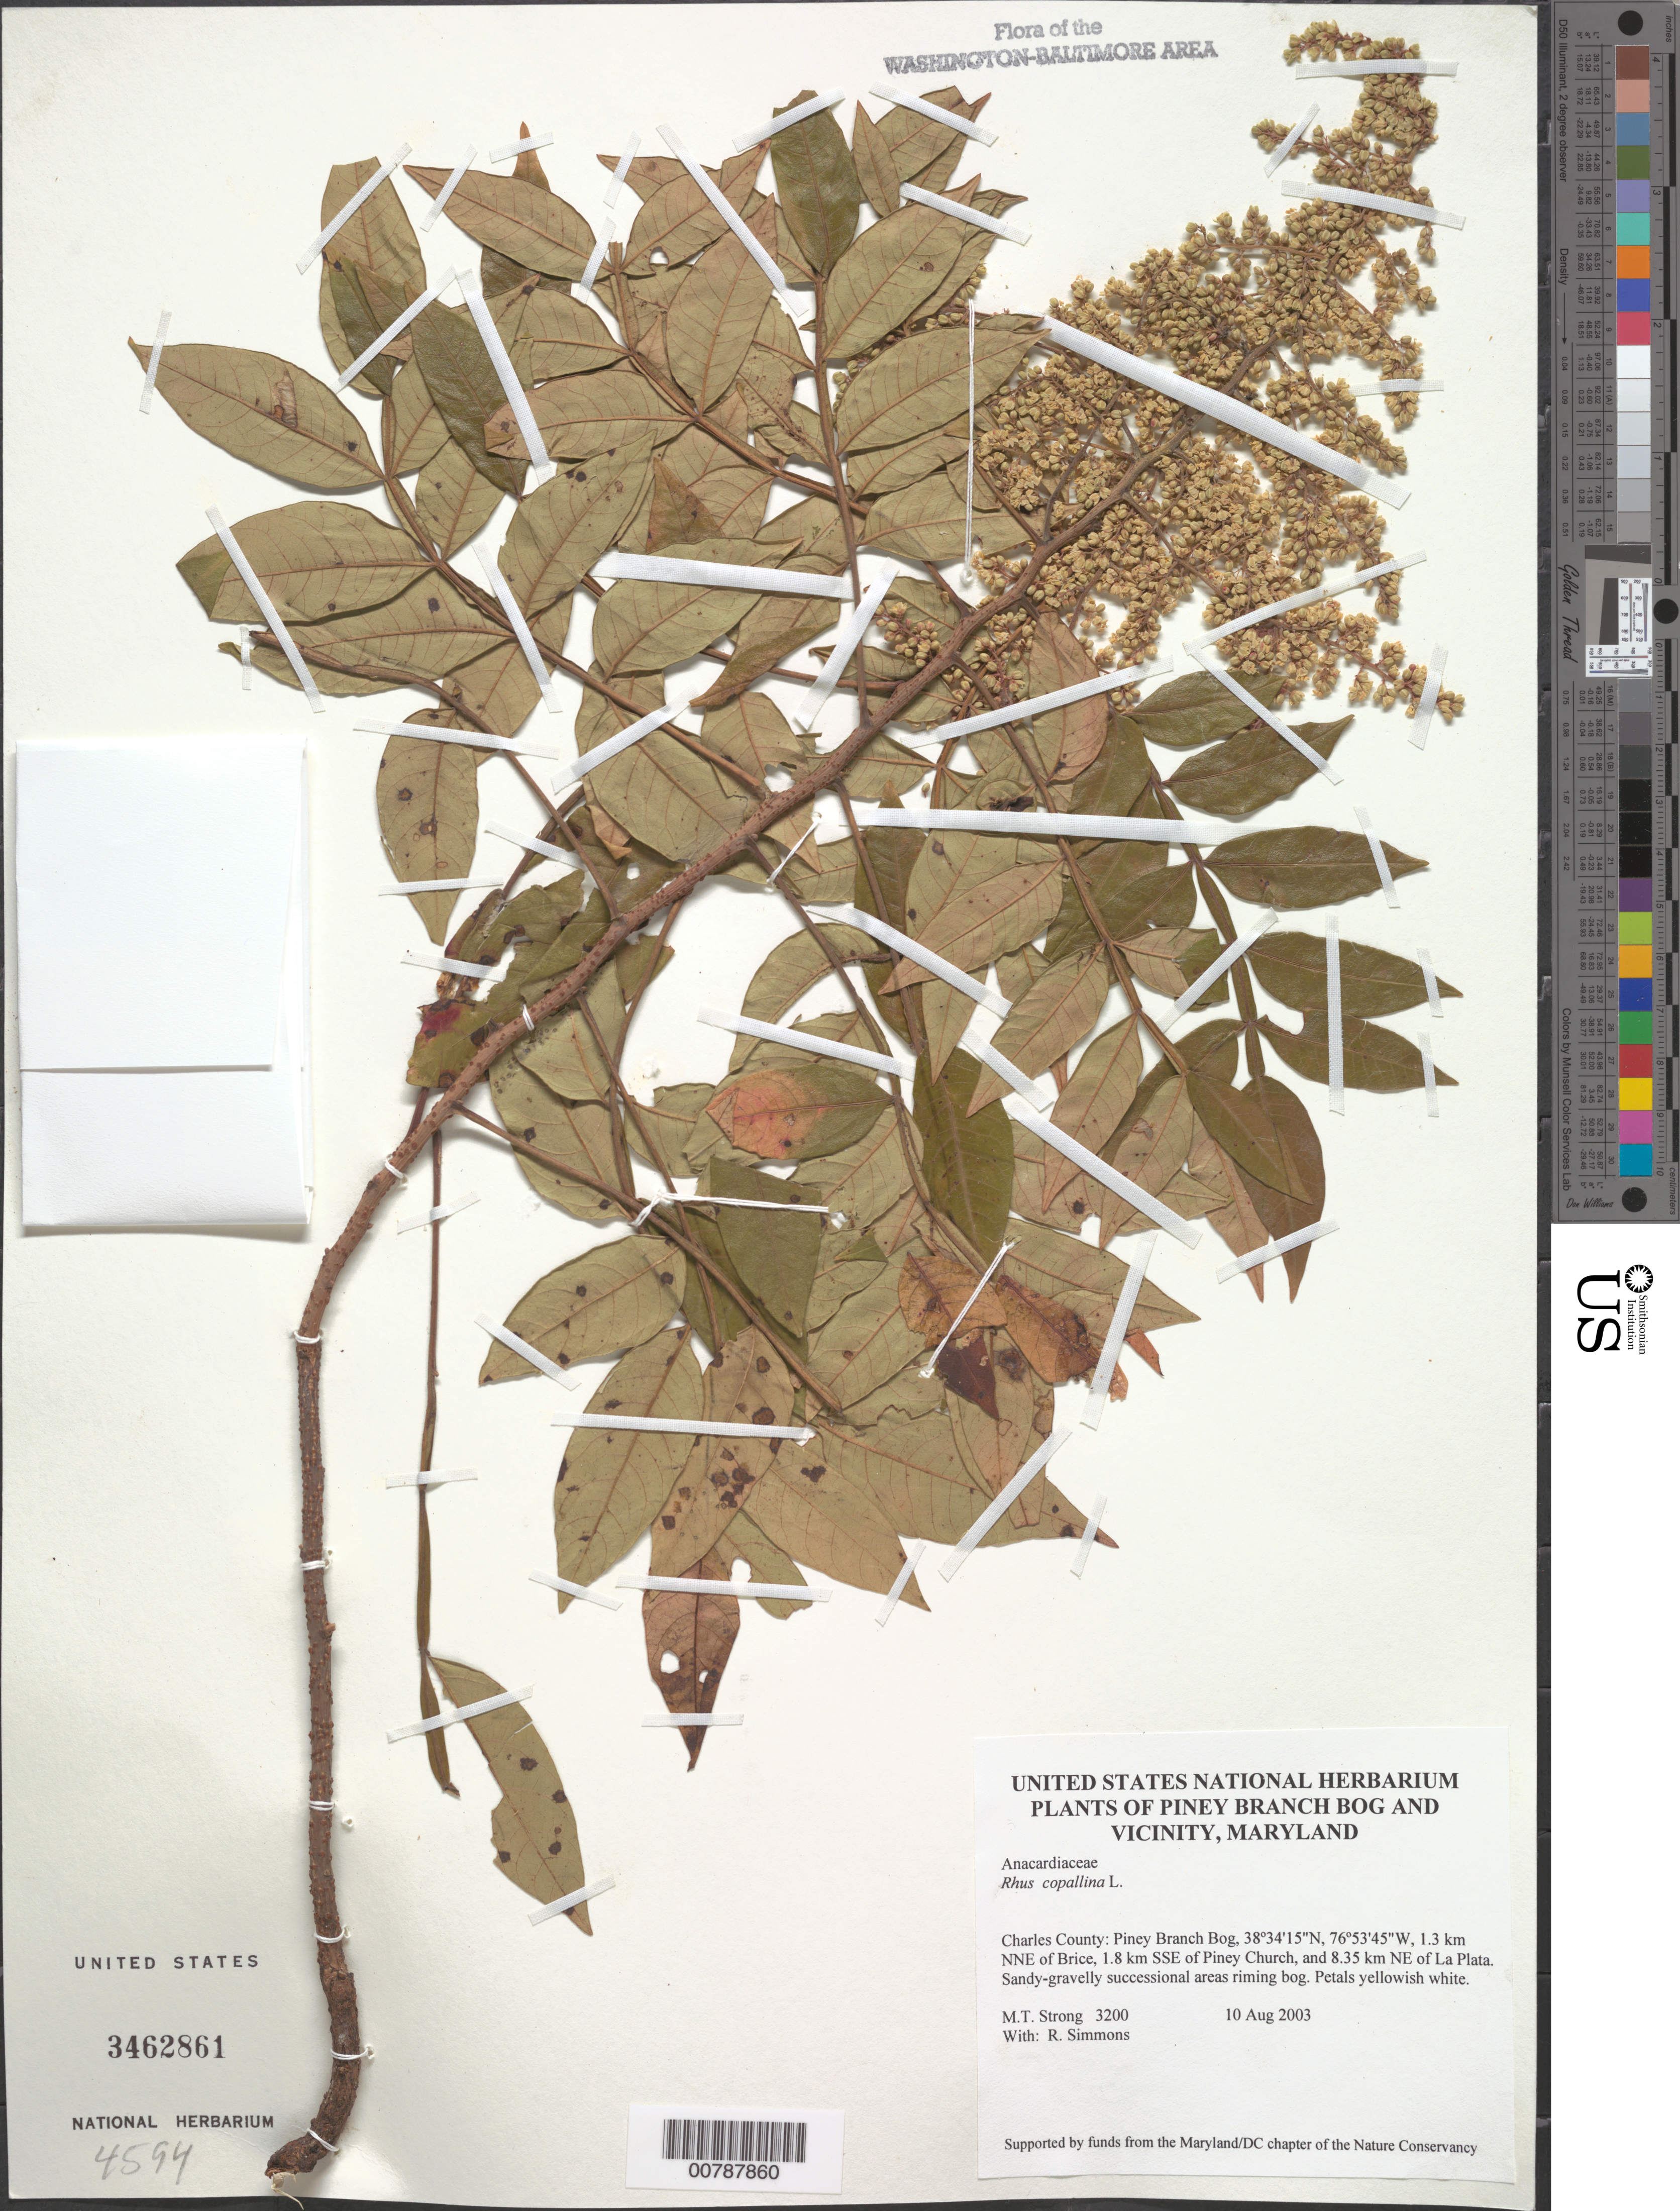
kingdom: Plantae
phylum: Tracheophyta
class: Magnoliopsida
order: Sapindales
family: Anacardiaceae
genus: Rhus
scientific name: Rhus copallinum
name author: L.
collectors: M. T. Strong & R. H. Simmons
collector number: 3200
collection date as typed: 10 Aug 2003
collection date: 2003-08-10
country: United States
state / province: Maryland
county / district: Charles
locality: Piney Branch Bog, 1.3 km NNE of Brice, 1.8 km SSE of Piney Church, and 8.35 km NE of La Plata.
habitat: Sandy-gravelly successional areas rimming bog.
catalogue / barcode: US 3462861